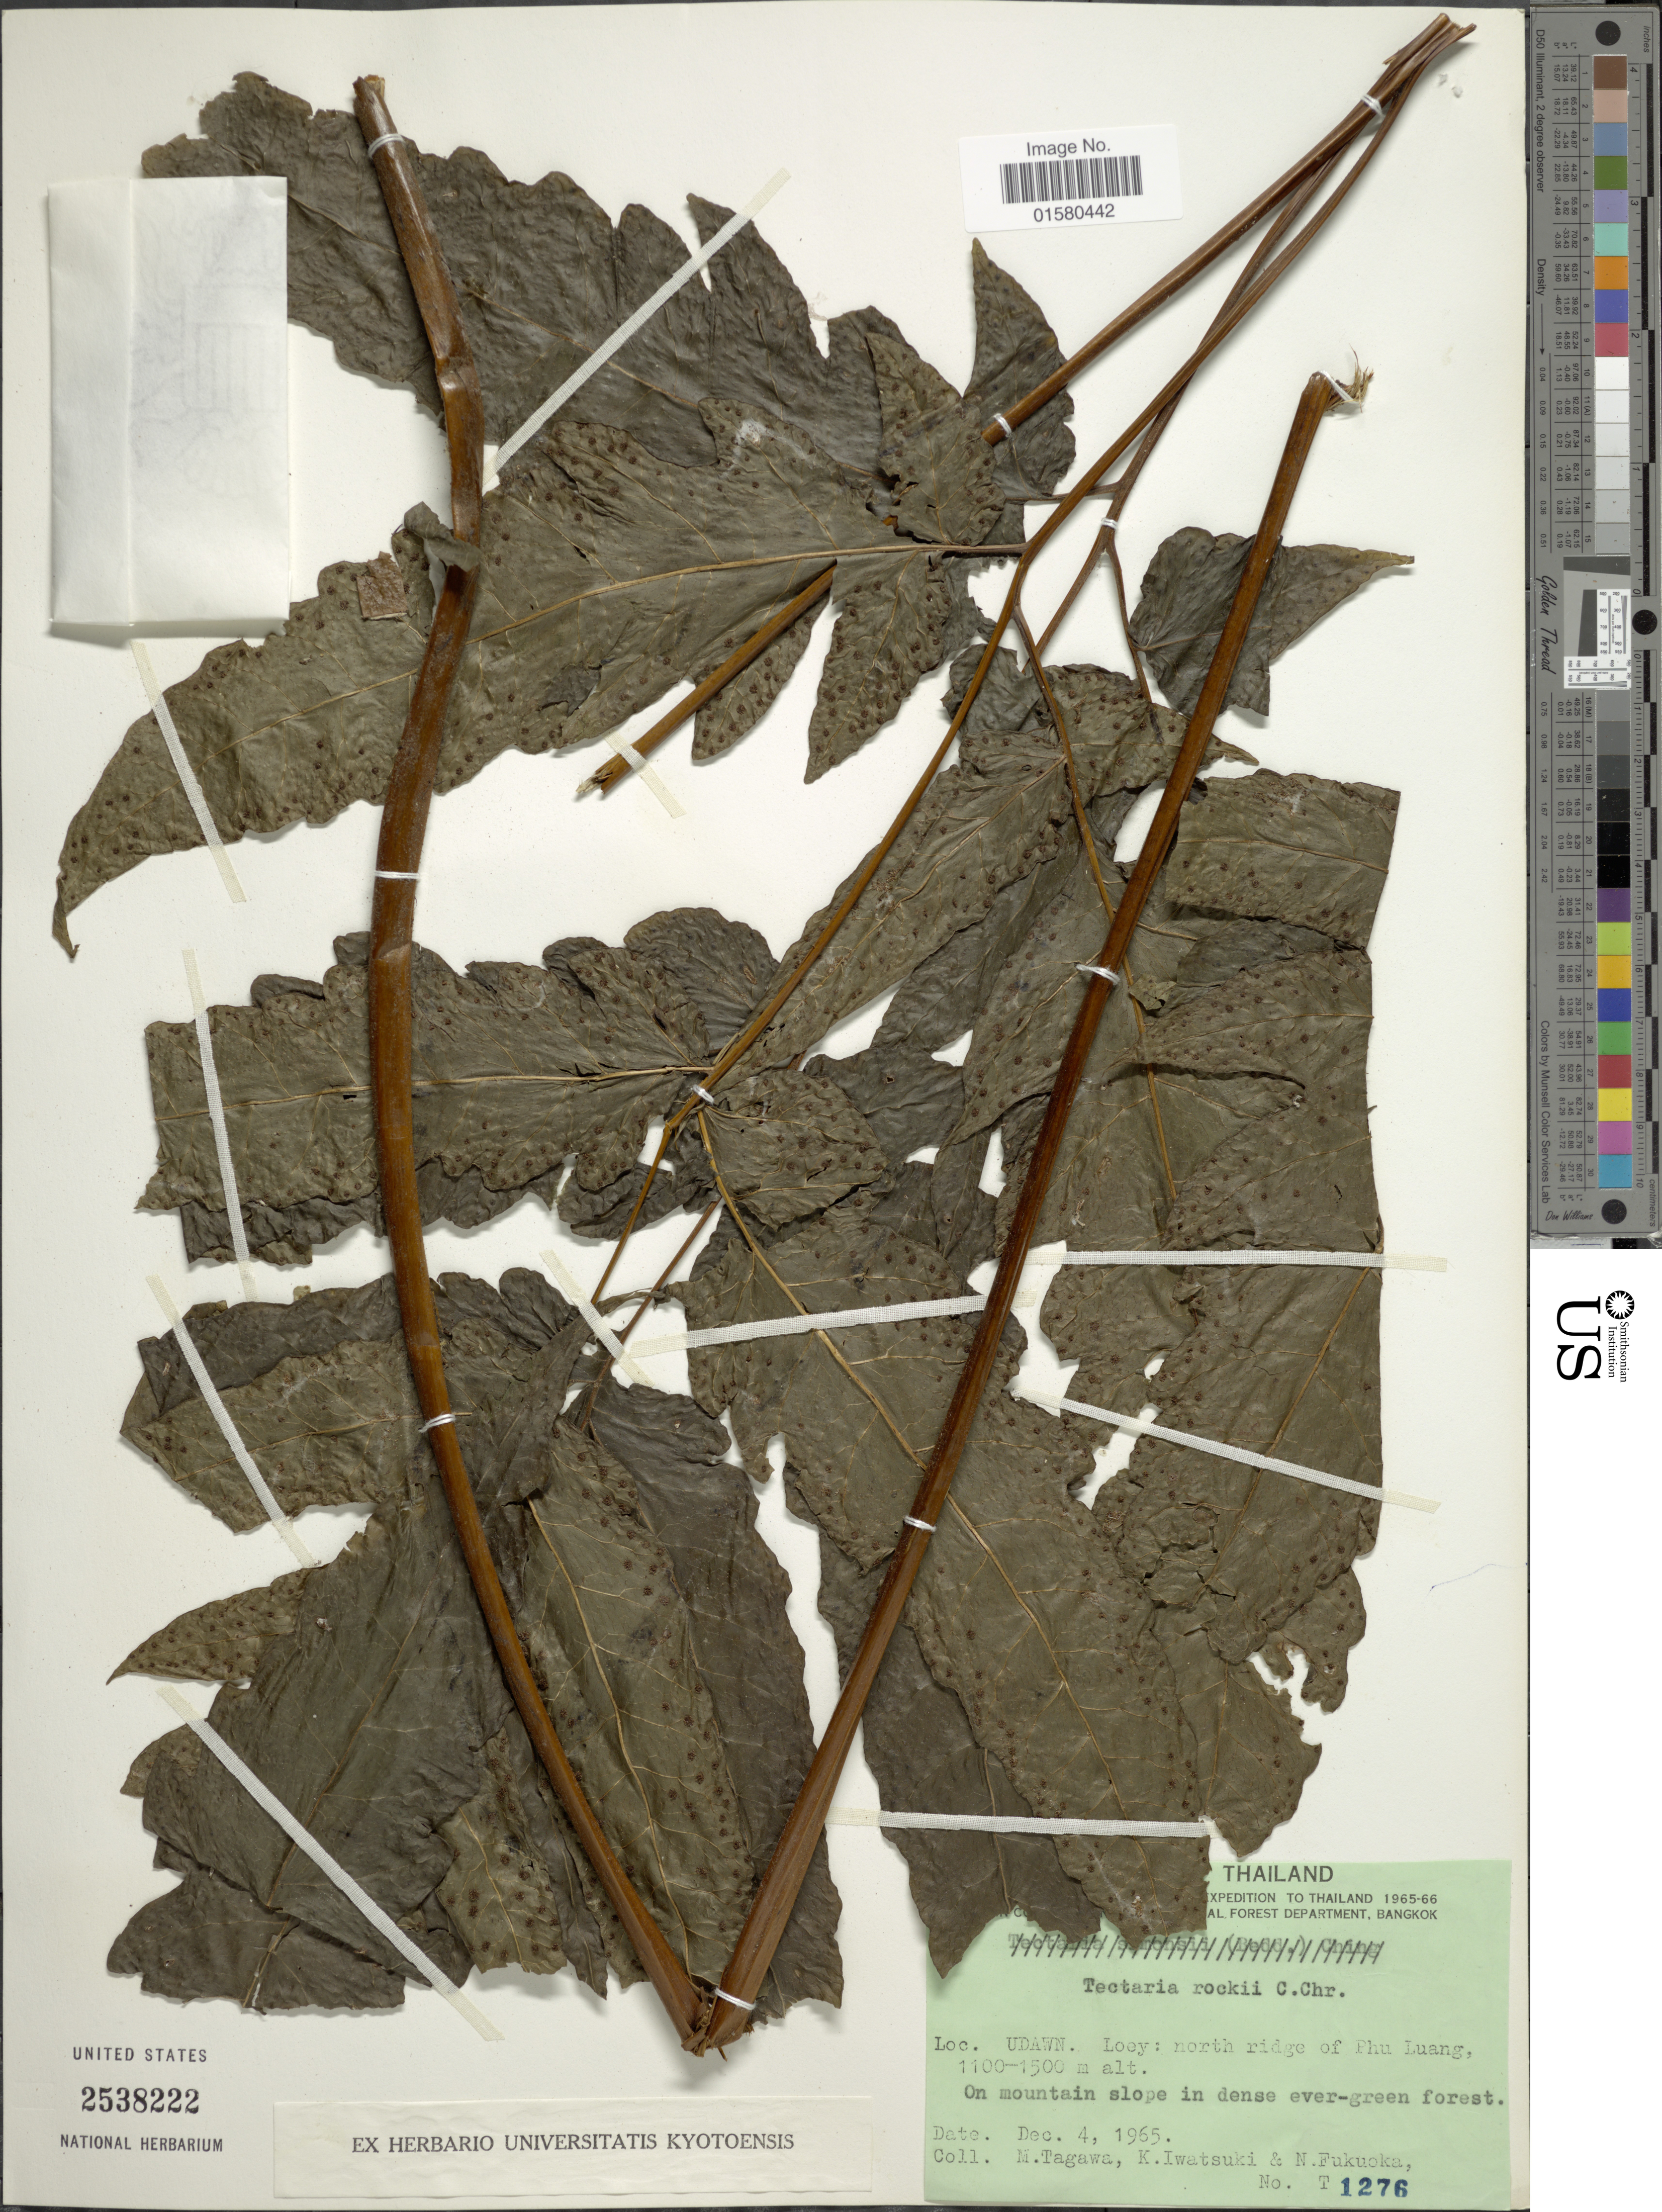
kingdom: Plantae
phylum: Tracheophyta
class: Polypodiopsida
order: Polypodiales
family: Tectariaceae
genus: Tectaria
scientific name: Tectaria rockii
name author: C. Chr.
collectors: M. Tagawa, K. Iwatsuki & N. Fukuoka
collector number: T 1276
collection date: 1965-12-04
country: Thailand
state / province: Loei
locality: Udanwn. Loey: north ridge of Pu Luang, on Mountain slope in dense ever-green forest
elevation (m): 1100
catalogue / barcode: US 2538222